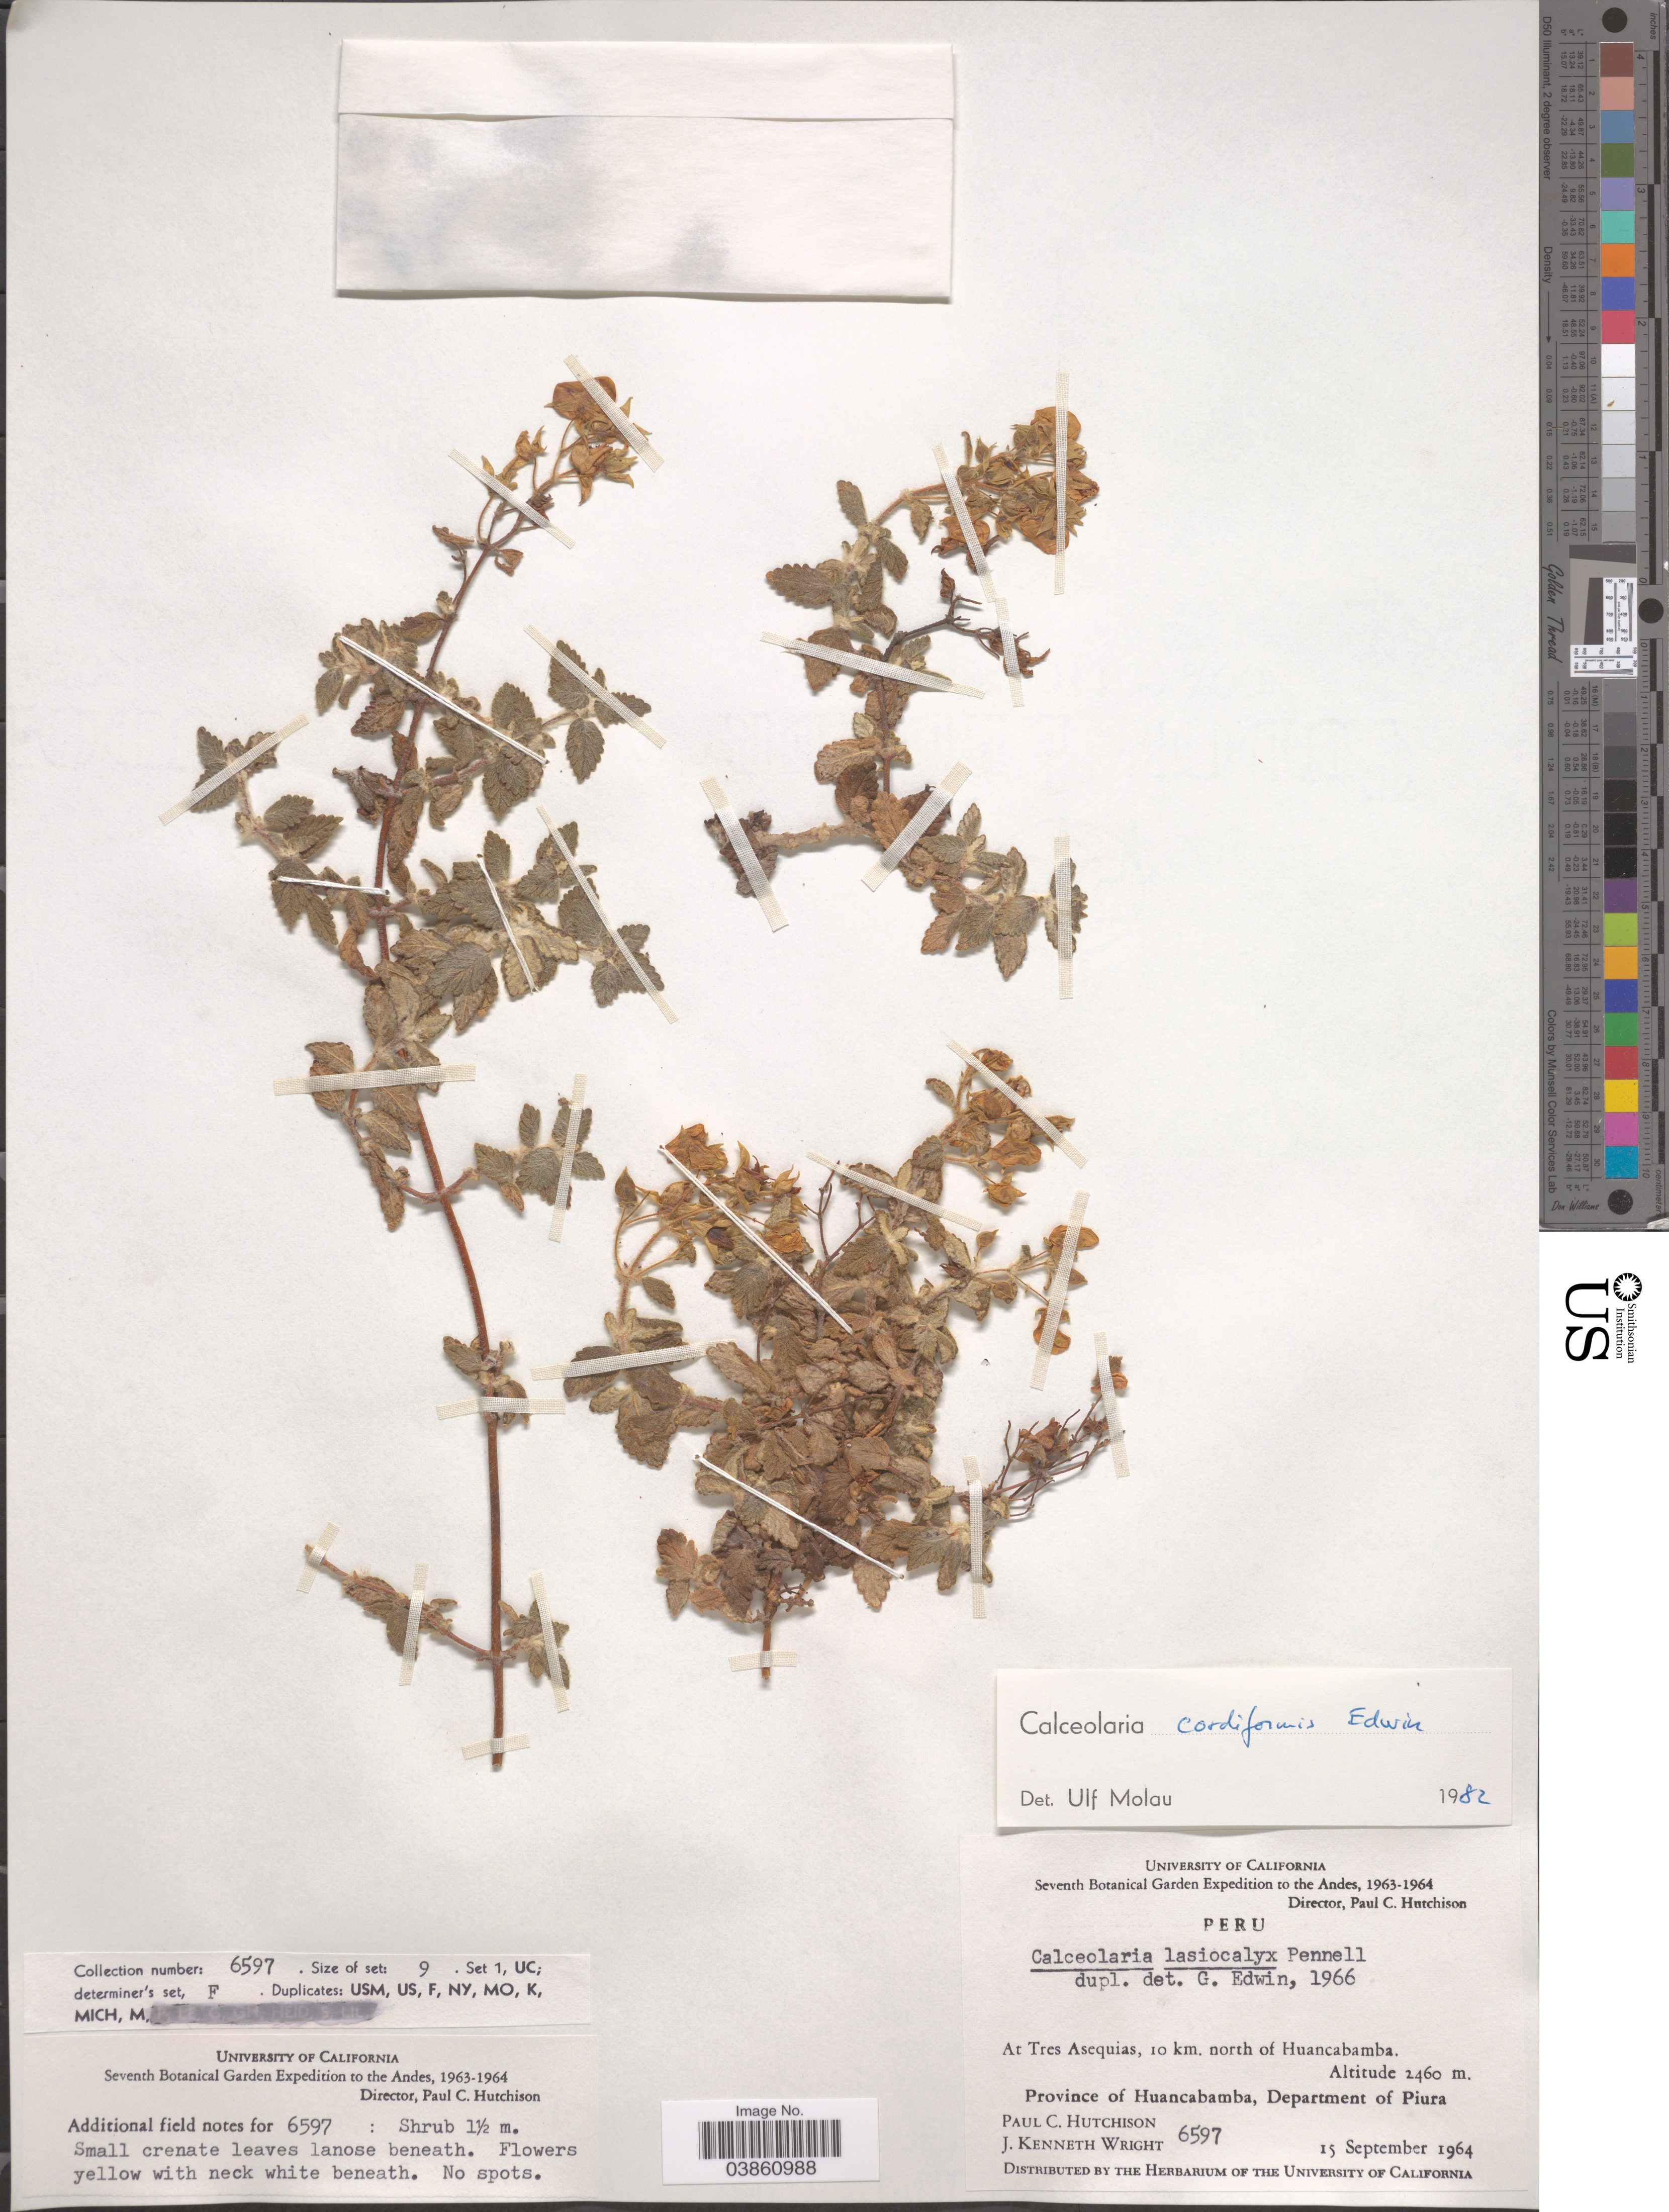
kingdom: Plantae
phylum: Tracheophyta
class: Magnoliopsida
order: Lamiales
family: Calceolariaceae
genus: Calceolaria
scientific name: Calceolaria cordiformis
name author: Edwin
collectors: P. C. Hutchison & J. K. Wright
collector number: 6597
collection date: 1964-09-15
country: Peru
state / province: Piura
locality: The Andes. At Tres Asequias, 10 km. north of Huancabamba. Department of Piura.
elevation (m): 2460